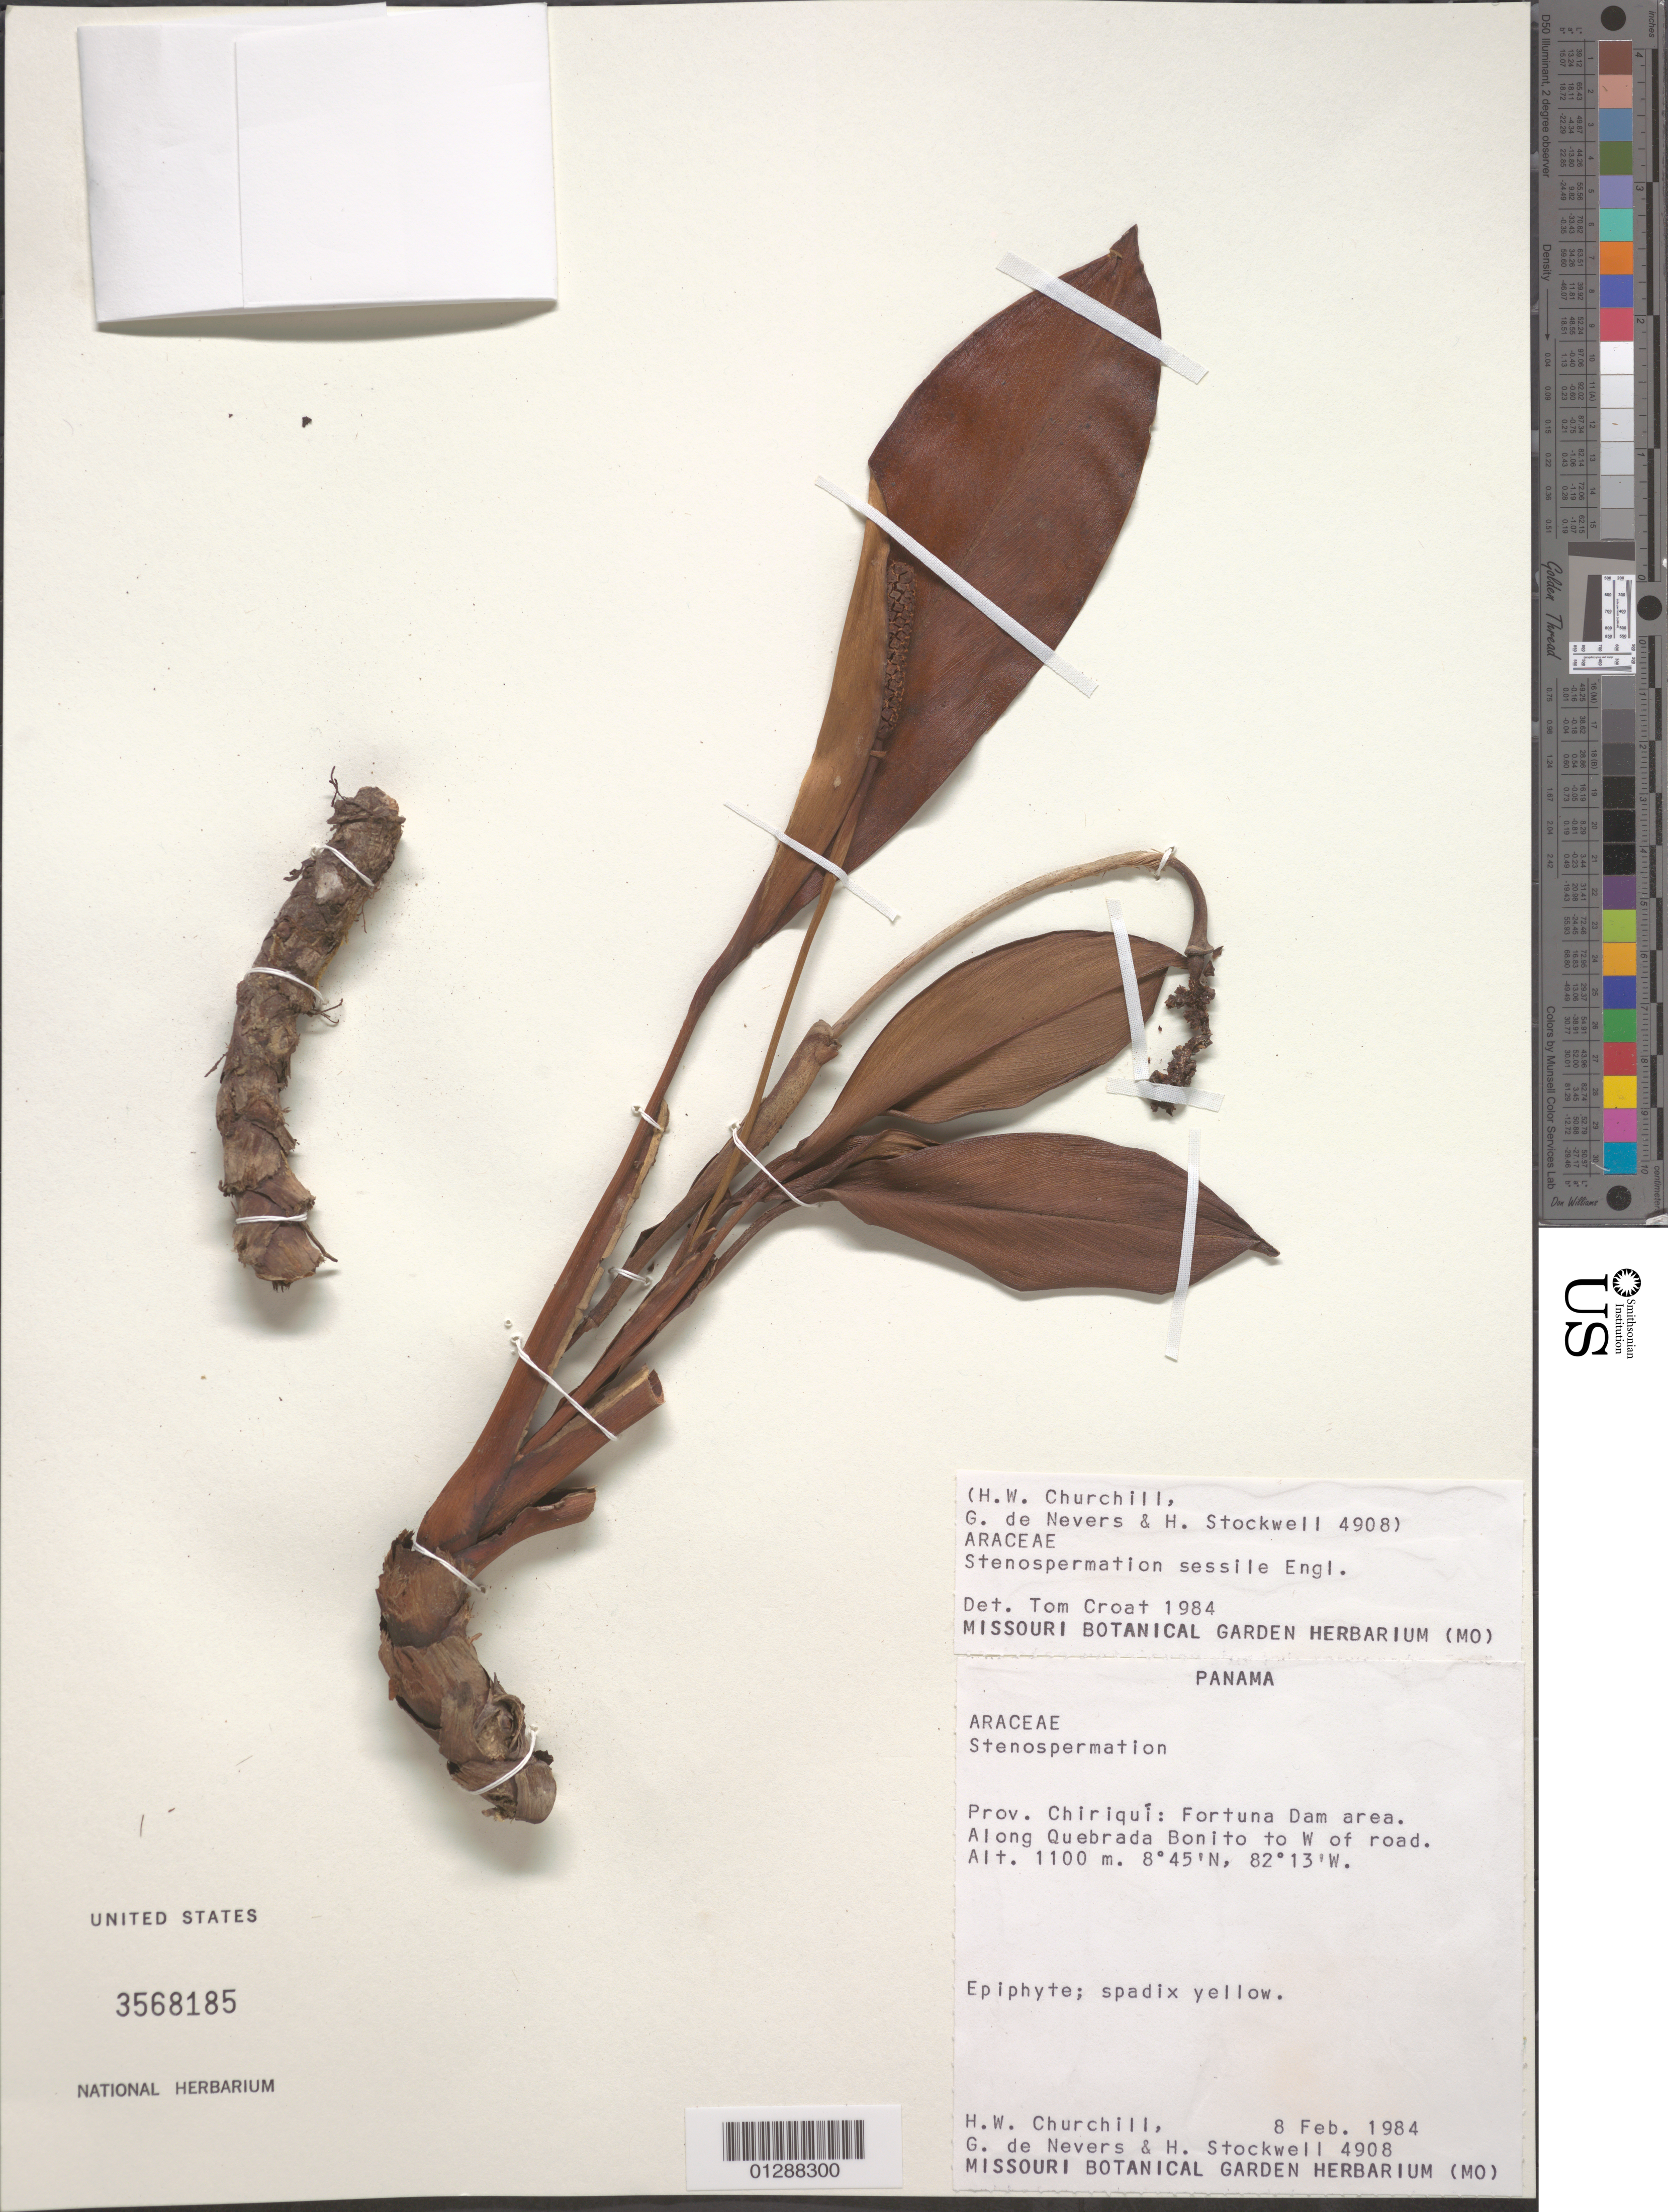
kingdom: Plantae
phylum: Tracheophyta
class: Liliopsida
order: Alismatales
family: Araceae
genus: Stenospermation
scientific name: Stenospermation sessile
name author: Engl.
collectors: H. Churchill, G. C. de Nevers & H. Stockwell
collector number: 4908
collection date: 1984-02-08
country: Panama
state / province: Chiriqui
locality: Fortuna Dam area. Along Quebrada Bonito to W of road.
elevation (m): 1100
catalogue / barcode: US 3568185